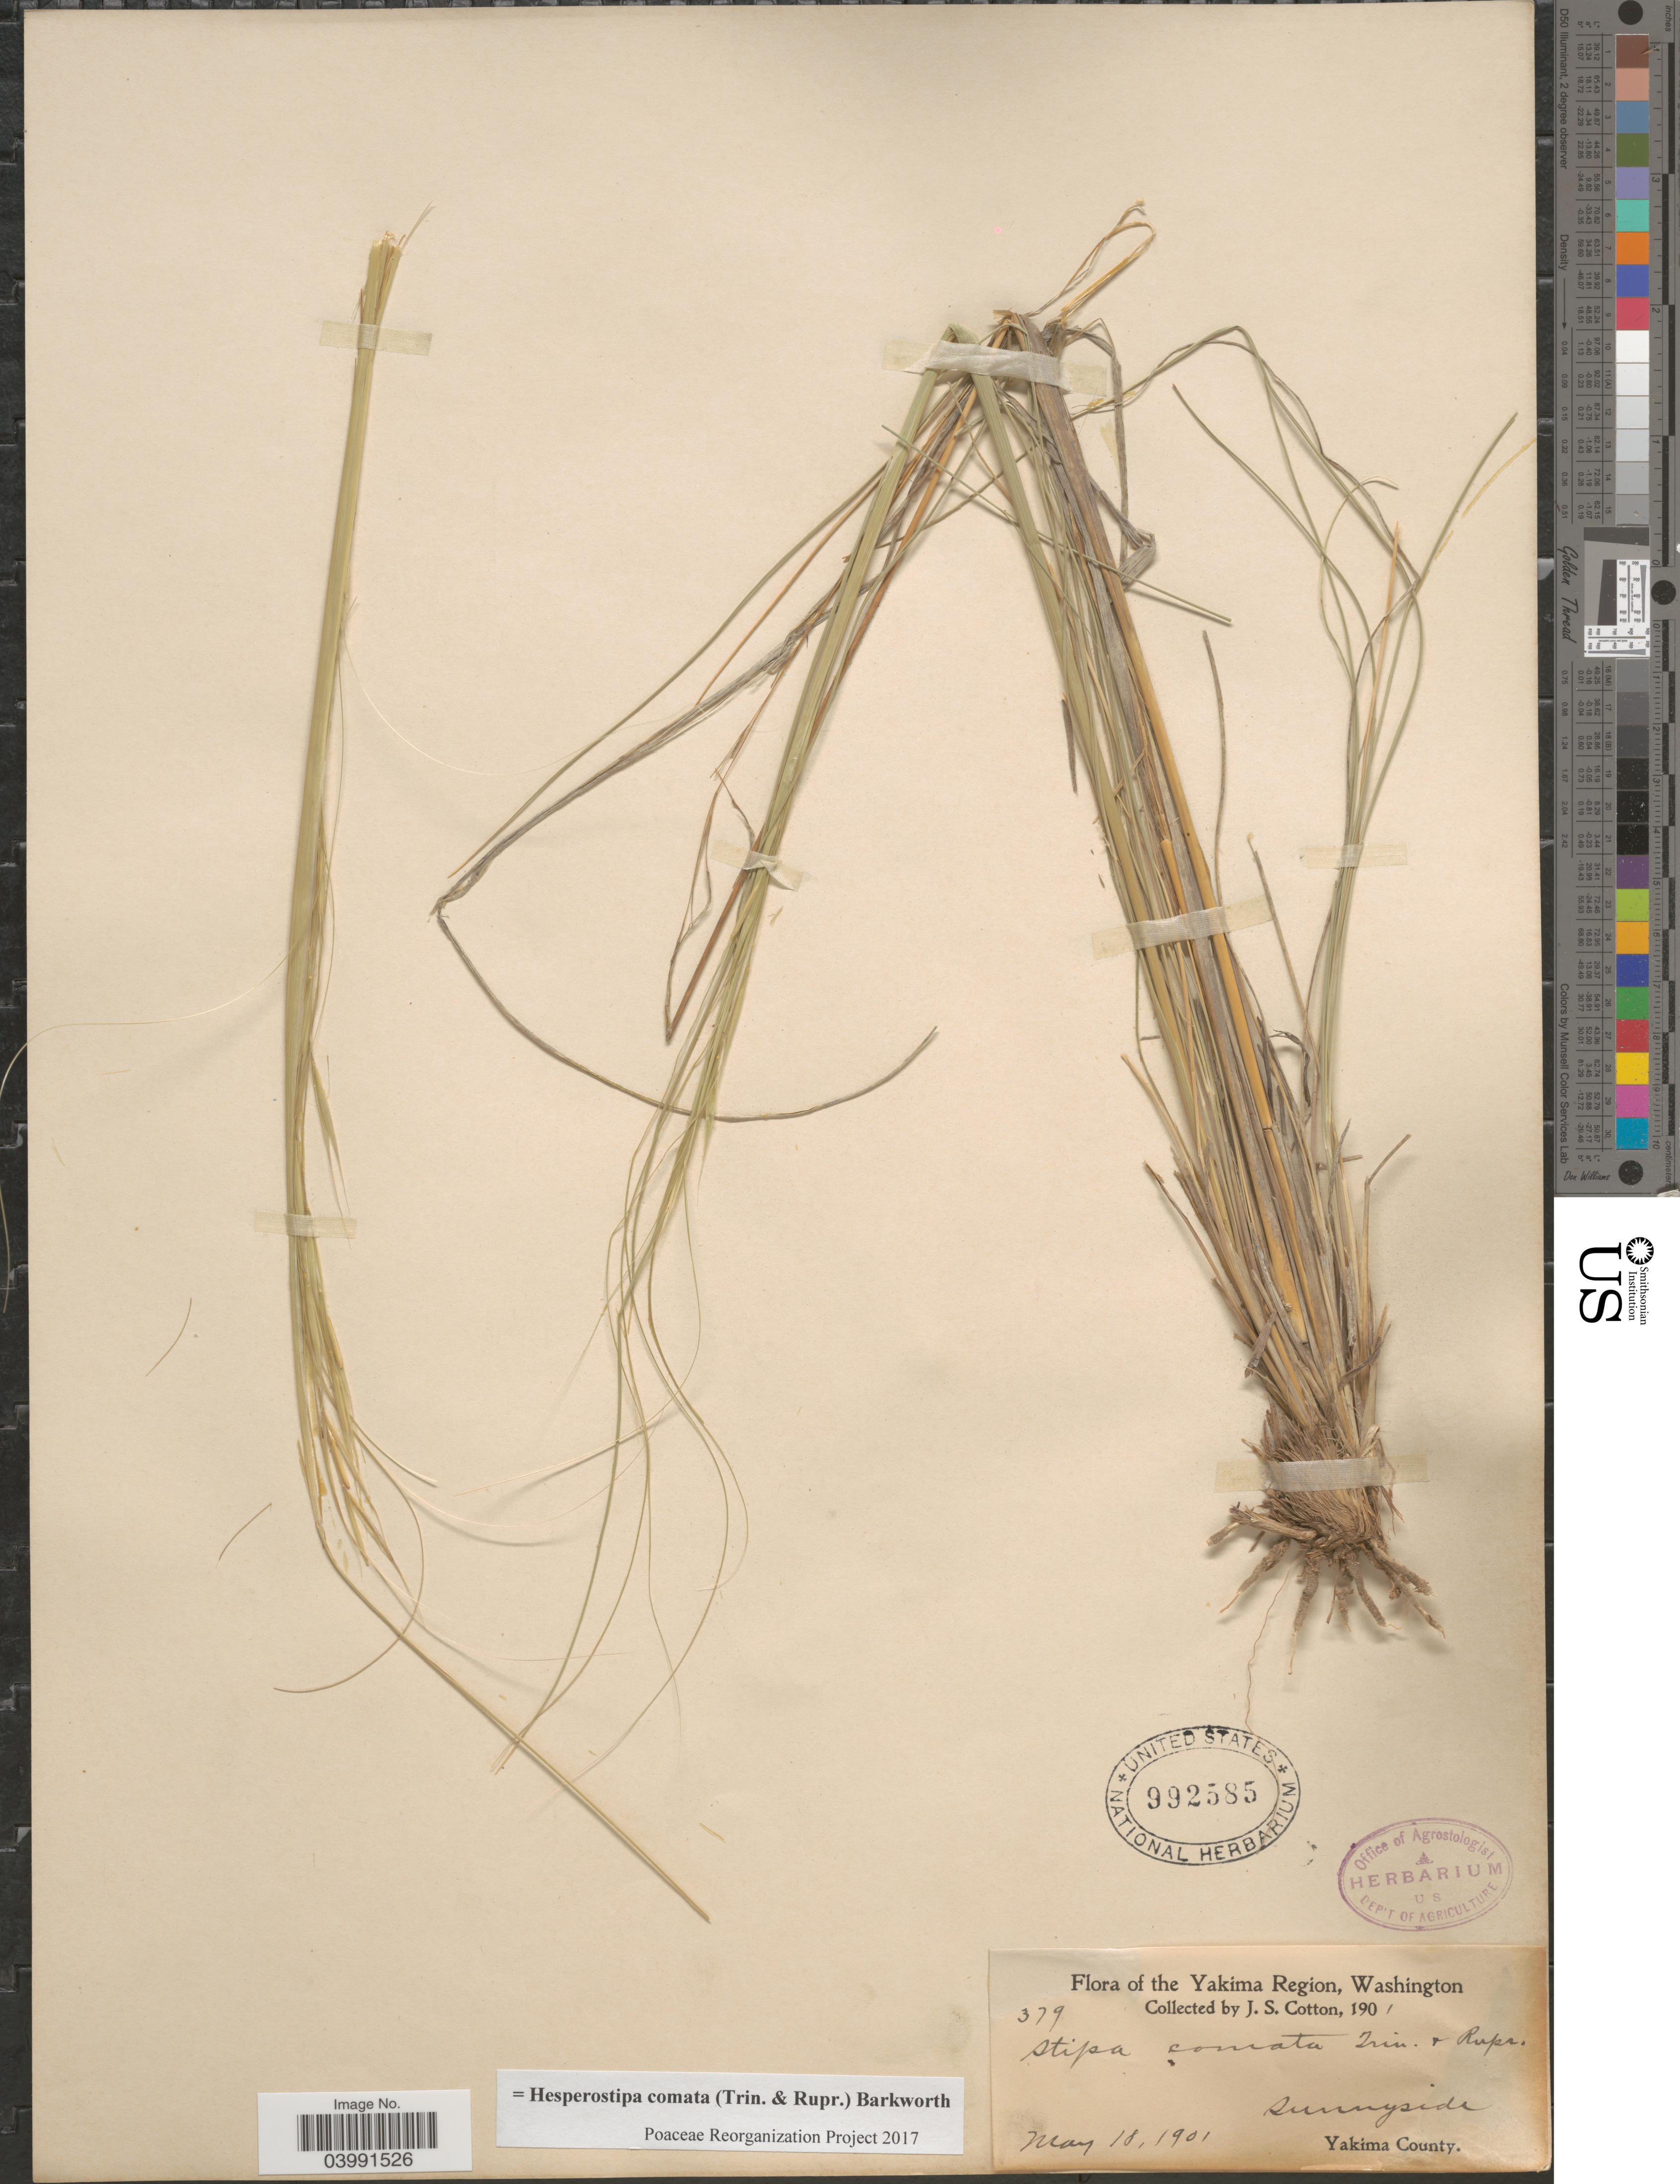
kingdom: Plantae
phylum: Tracheophyta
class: Liliopsida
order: Poales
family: Poaceae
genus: Hesperostipa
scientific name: Hesperostipa comata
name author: (Trin. & Rupr.) Barkworth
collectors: J. S. Cotton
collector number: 379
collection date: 1901-05-18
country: United States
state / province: Washington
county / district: Yakima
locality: The Yakima Region. Sunnyside. Yakima County.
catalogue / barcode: US 992585